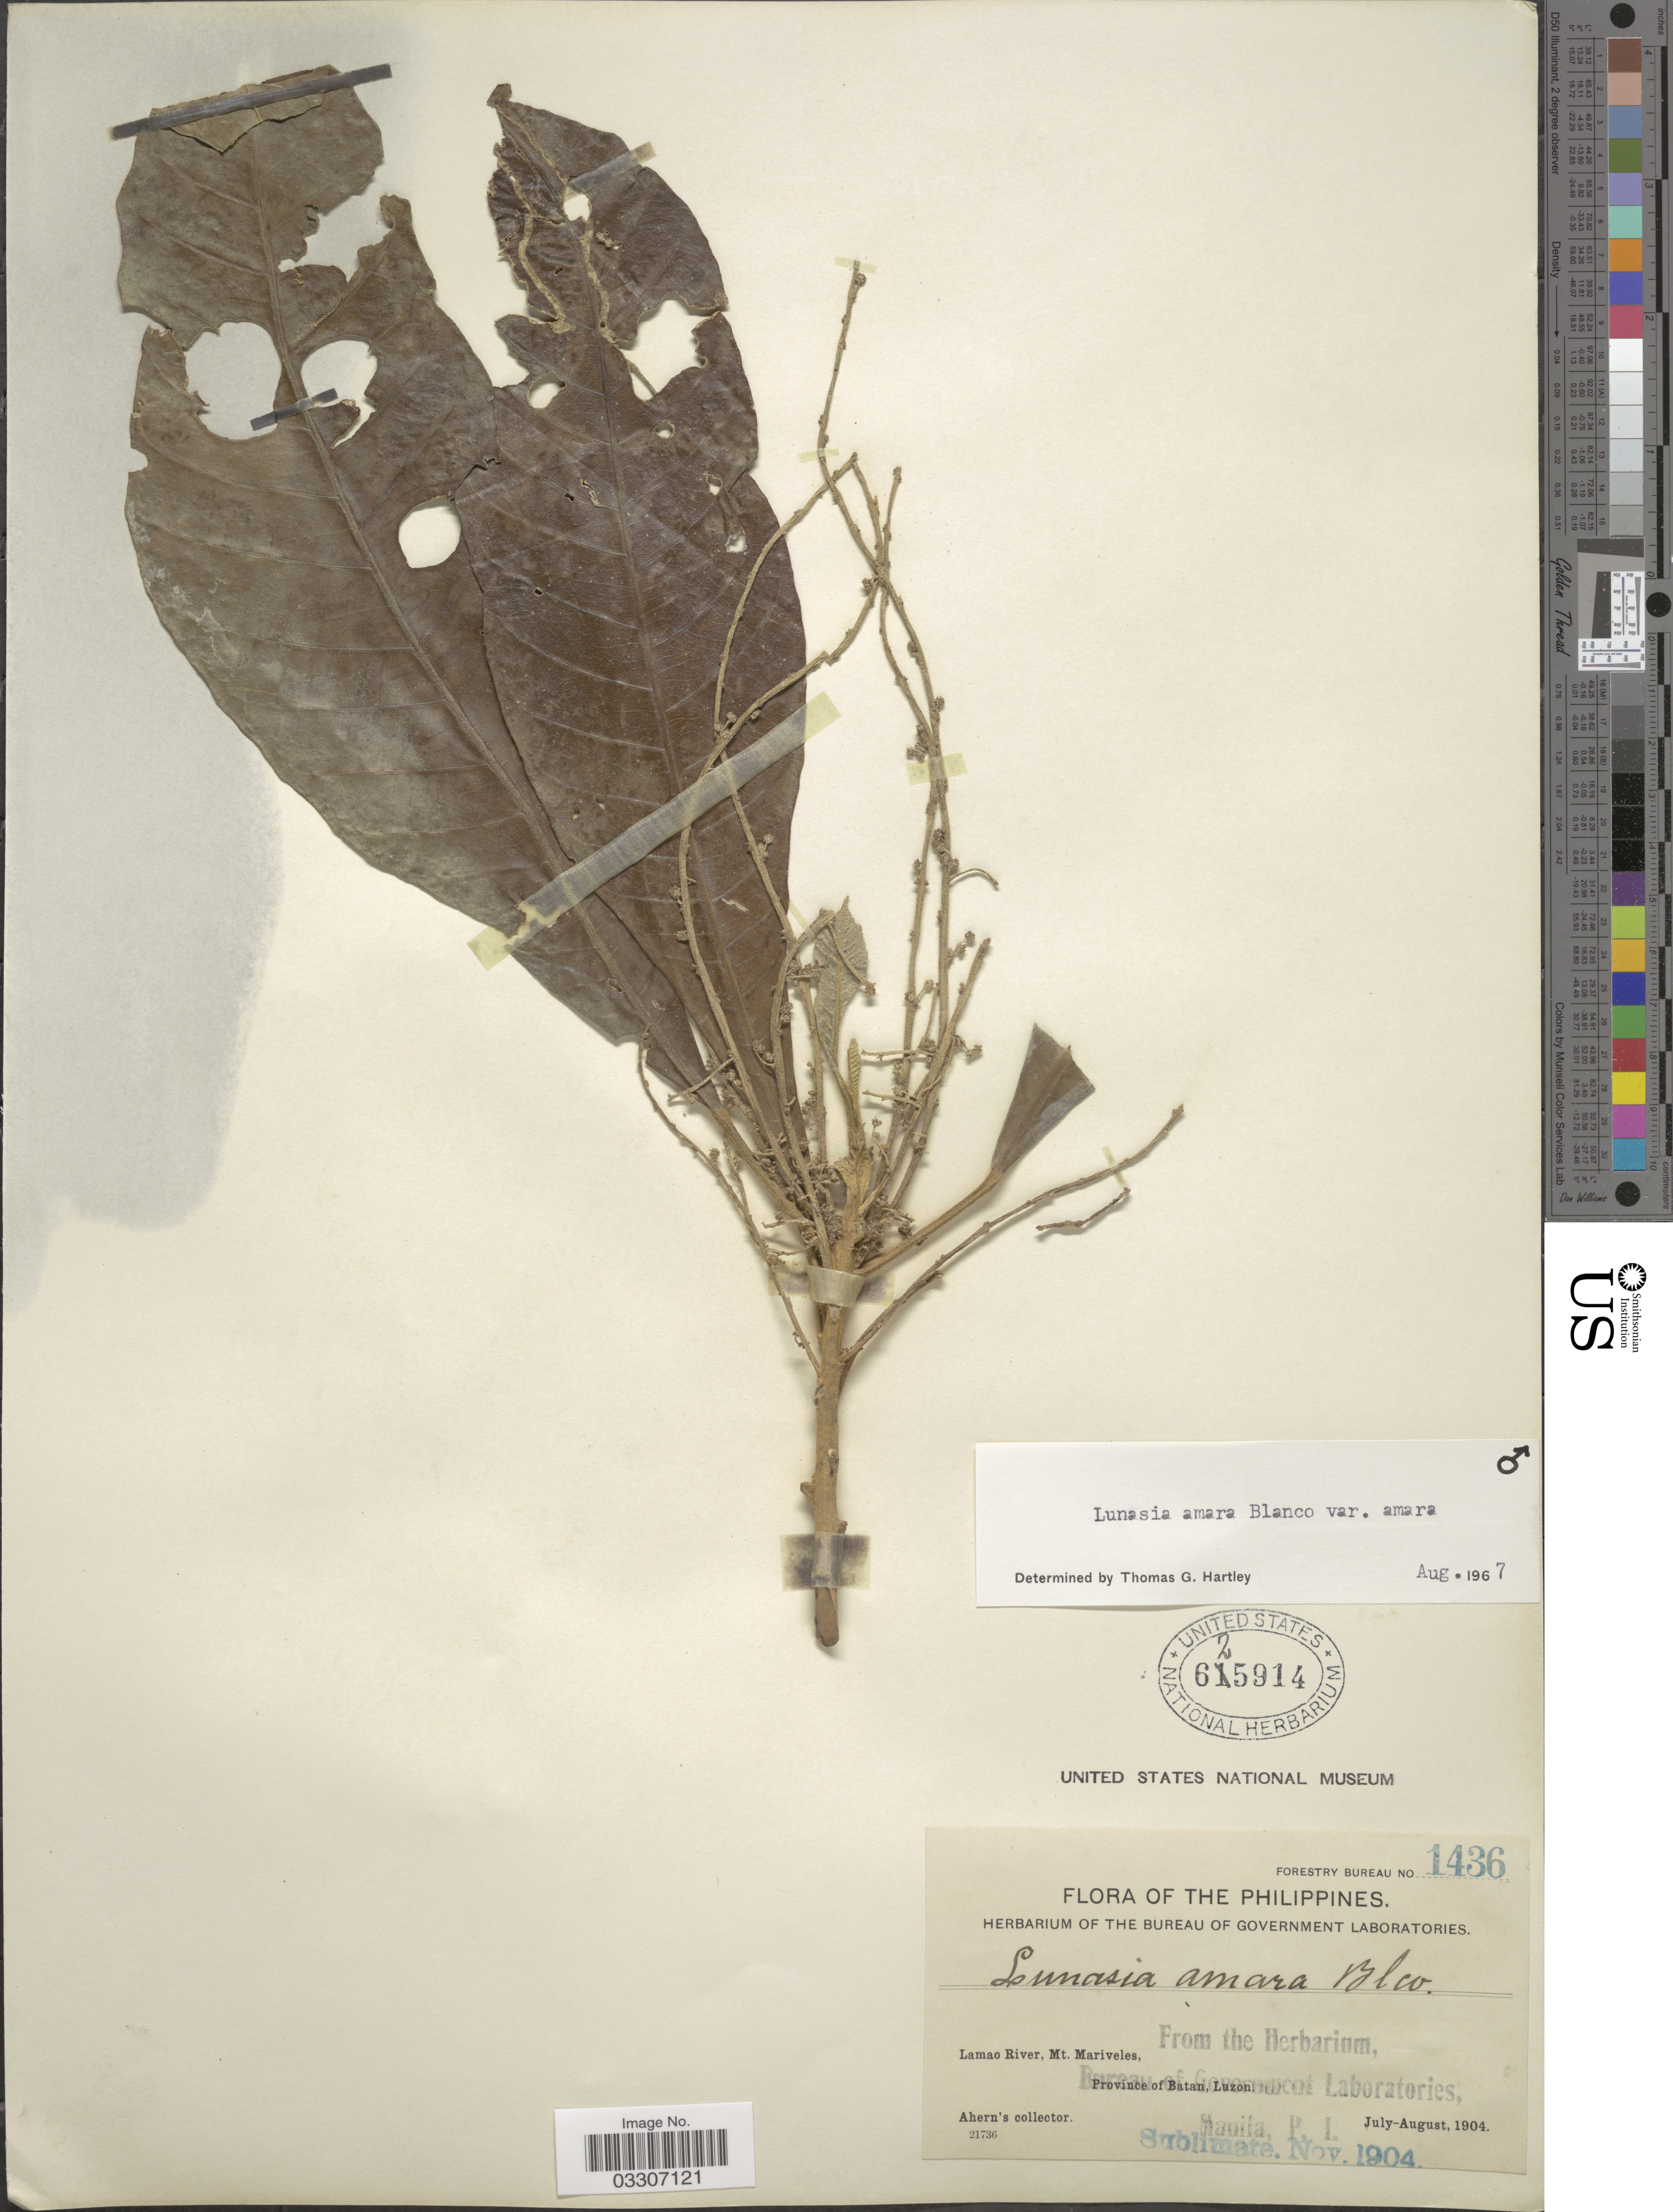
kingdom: Plantae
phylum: Tracheophyta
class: Magnoliopsida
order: Sapindales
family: Rutaceae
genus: Lunasia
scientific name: Lunasia amara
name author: Blanco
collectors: Ahern's collector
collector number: Forestry Bureau 1436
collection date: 1904-07/1904-08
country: Philippines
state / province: Cagayan Valley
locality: Lamao River, Mt. Mariveles, Province of Batan, Luzon.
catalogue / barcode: US 625914